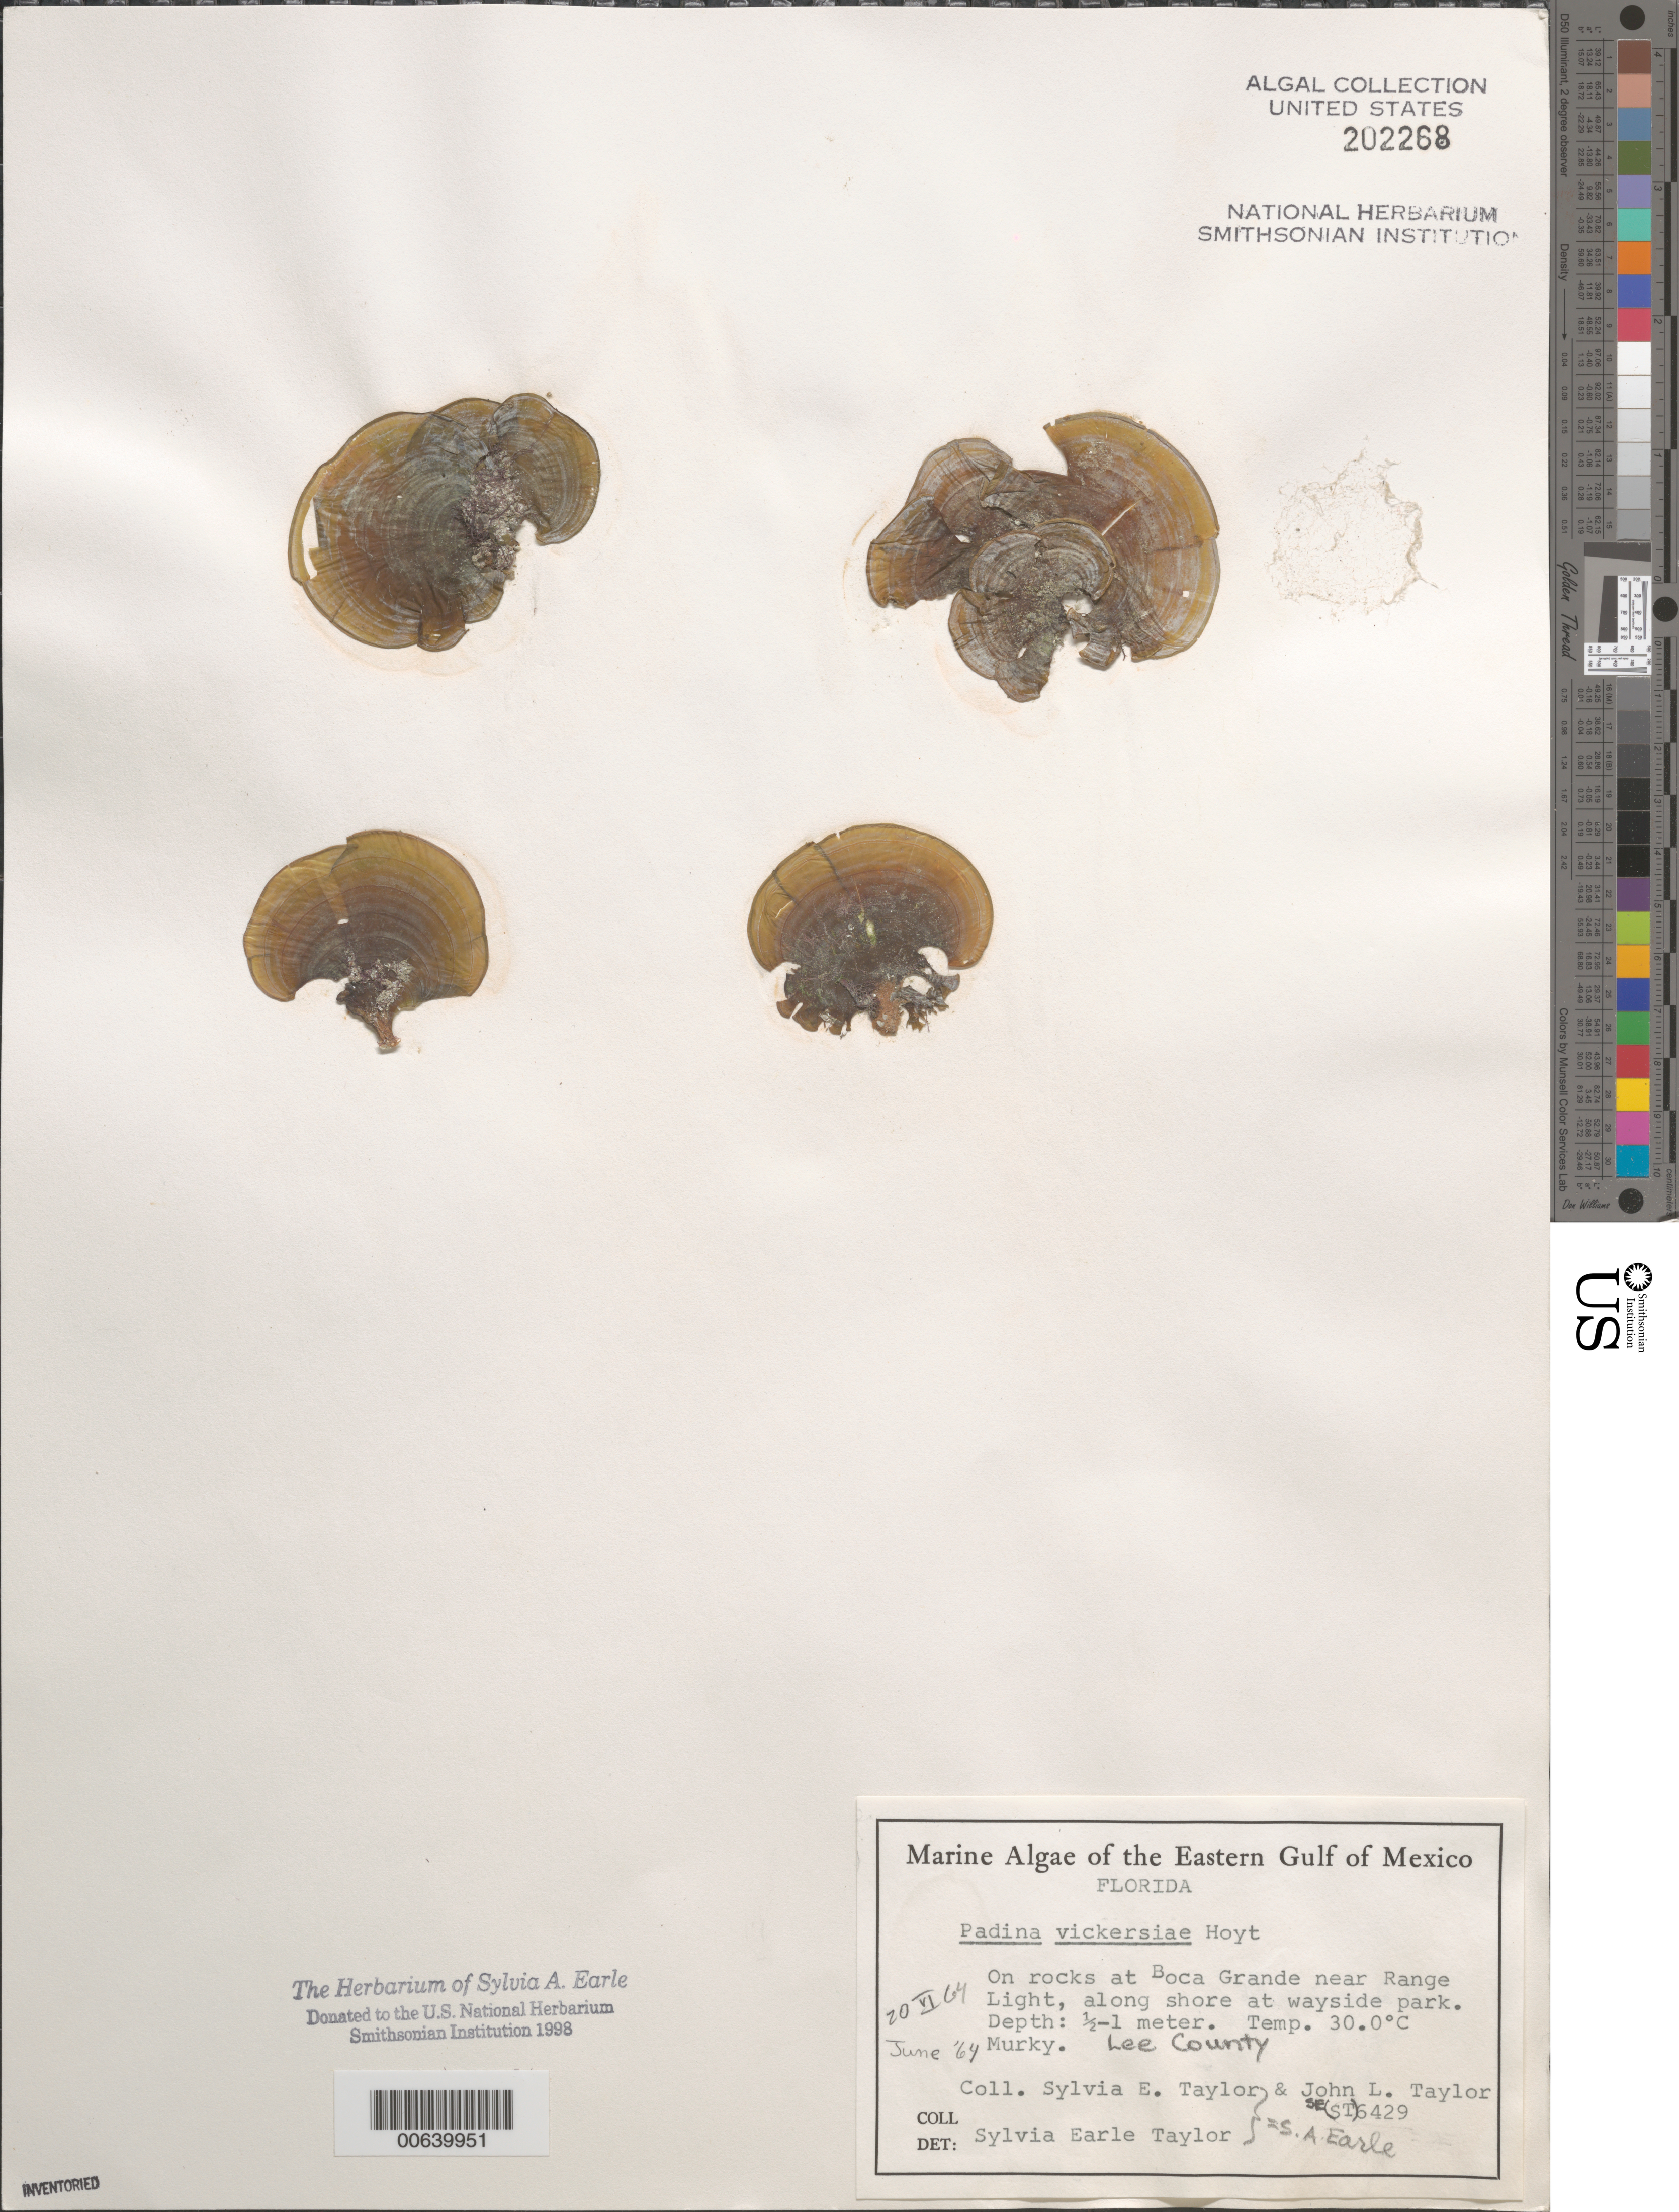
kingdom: Chromista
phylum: Ochrophyta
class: Phaeophyceae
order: Dictyotales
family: Dictyotaceae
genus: Padina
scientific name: Padina gymnospora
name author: (Kütz.) O.G. Sond.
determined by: Algae name updating Project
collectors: S. A. Earle & J. L. Taylor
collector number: SE 6429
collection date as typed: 20 Jun 1964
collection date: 1964-06-20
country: United States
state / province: Florida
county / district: Lee County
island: Gasparilla Island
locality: Boca Grande near Range Light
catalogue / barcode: US 202268